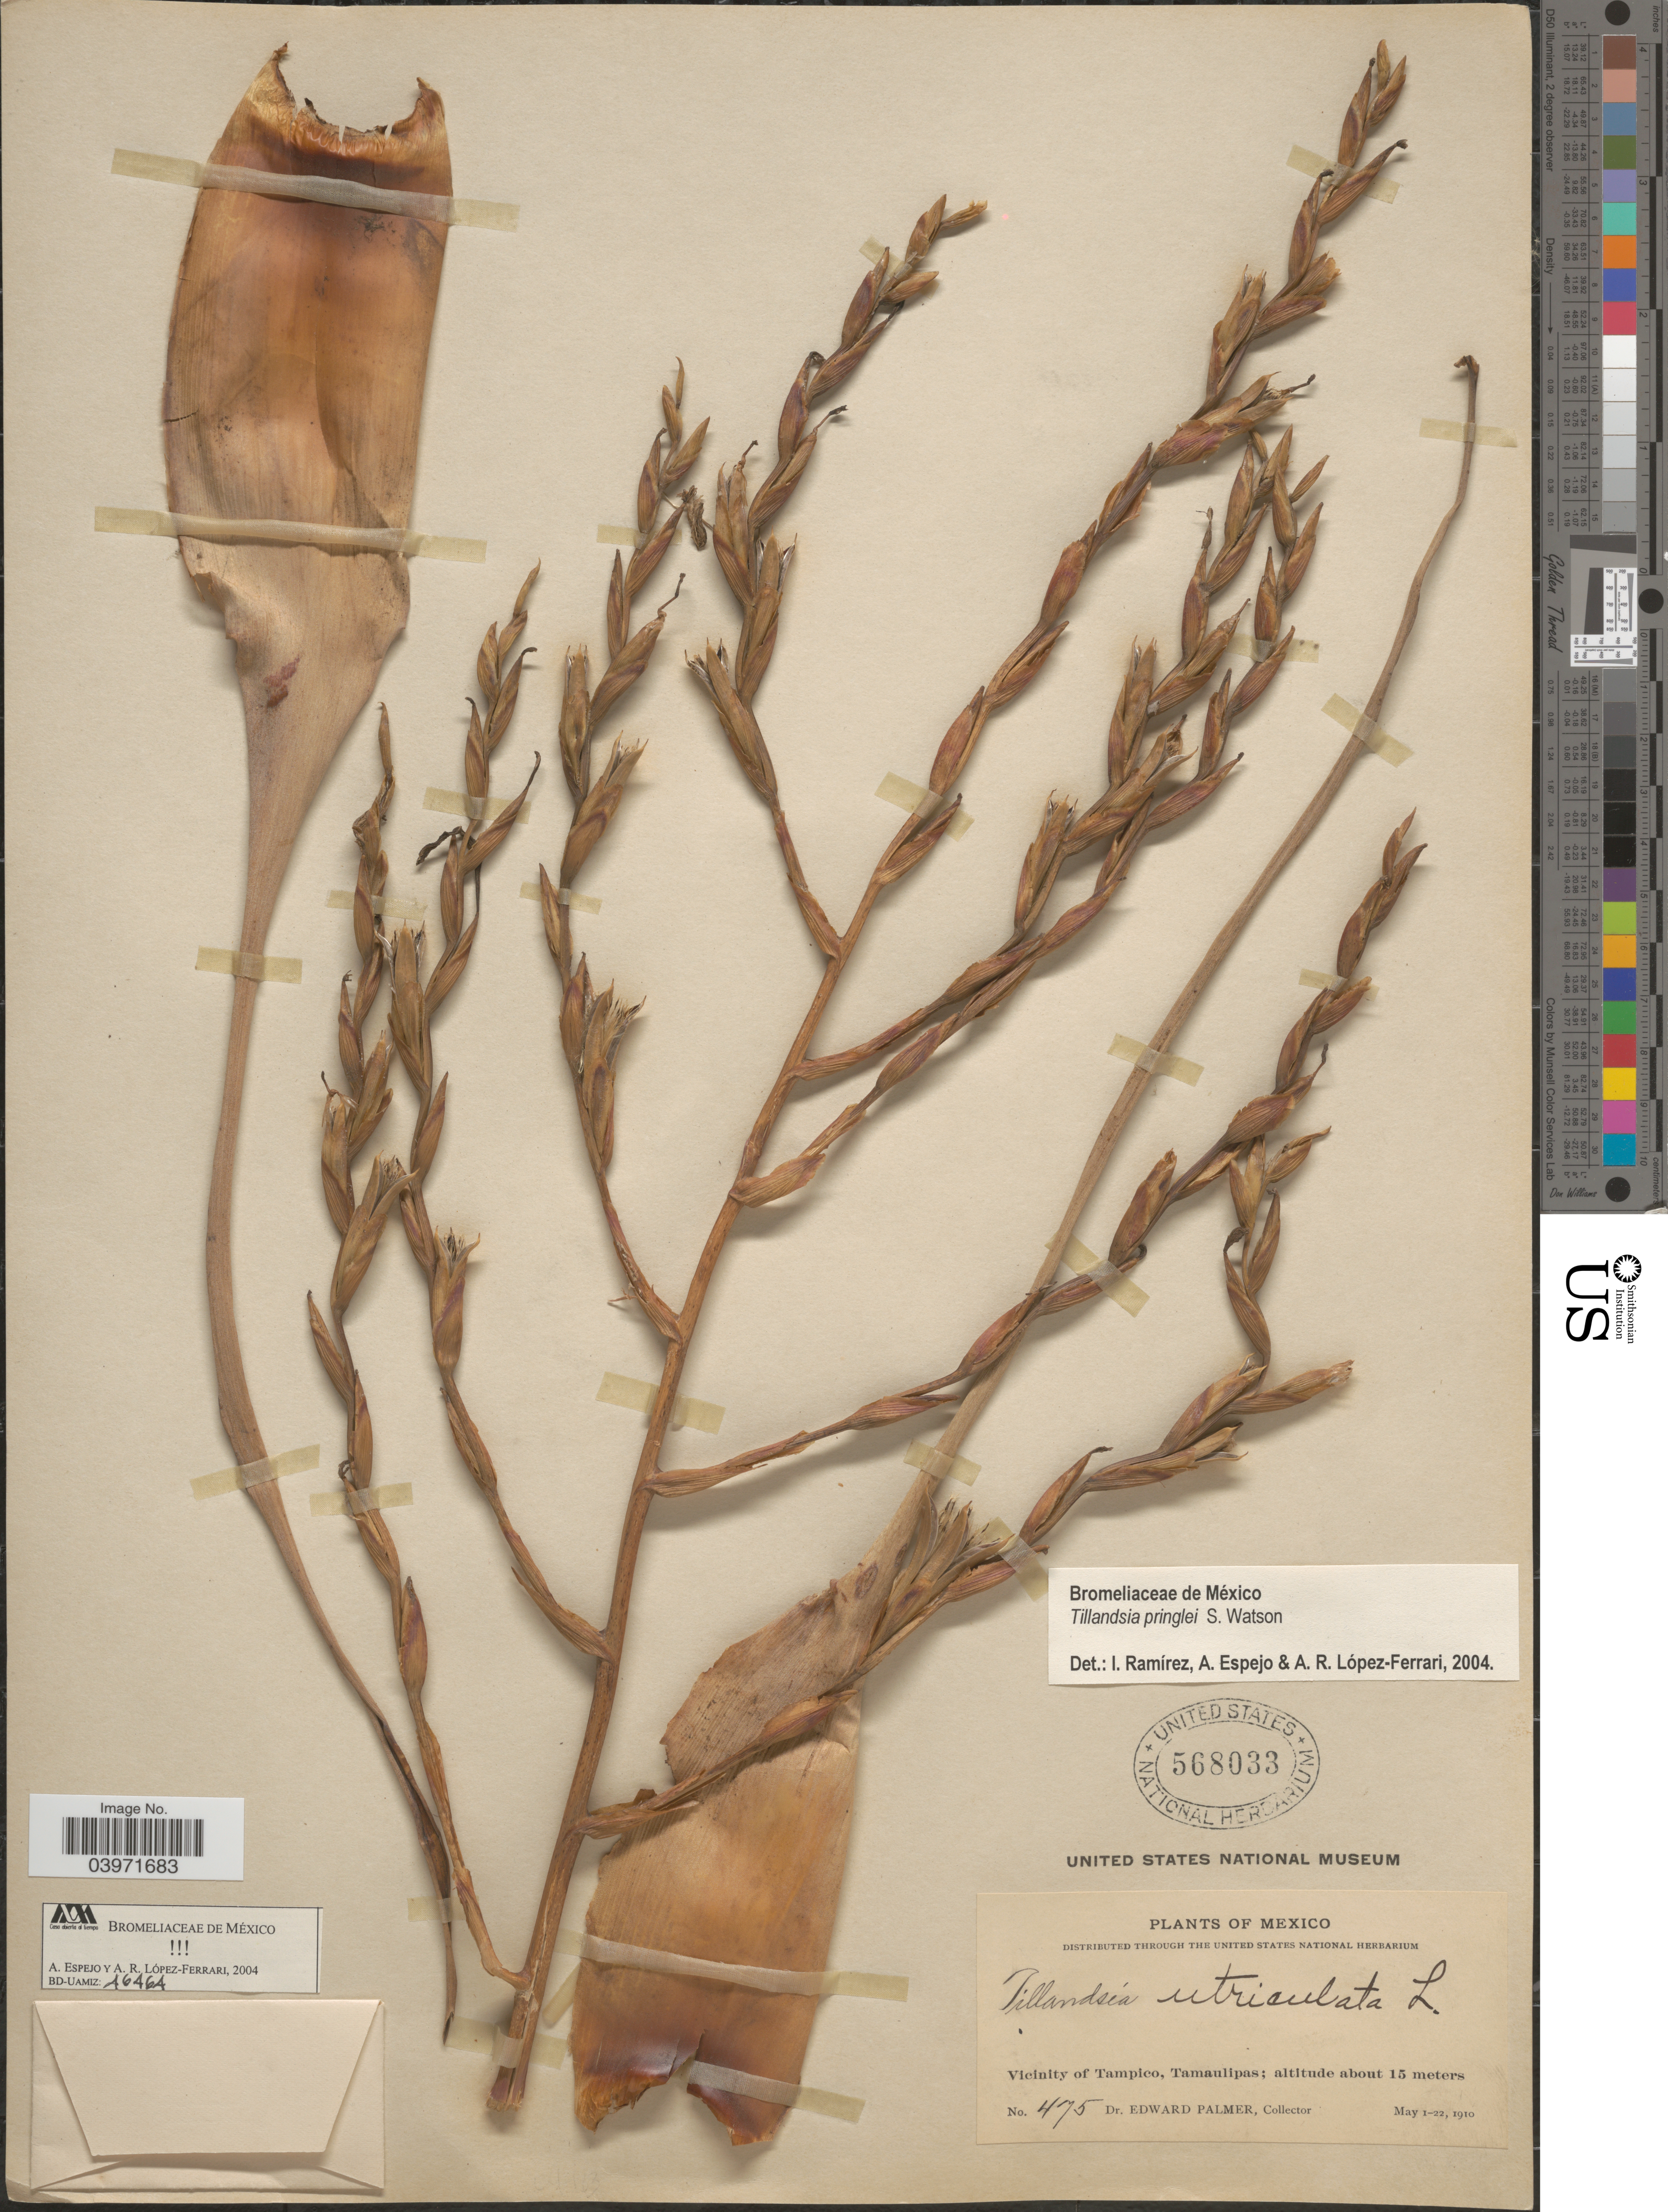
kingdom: Plantae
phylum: Tracheophyta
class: Liliopsida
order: Poales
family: Bromeliaceae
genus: Tillandsia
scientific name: Tillandsia pringlei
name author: S. Watson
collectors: E. Palmer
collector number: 475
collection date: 1910-05-01/1910-05-22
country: Mexico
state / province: Tamaulipas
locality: Vicinity of Tampico.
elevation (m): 15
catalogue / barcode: US 568033